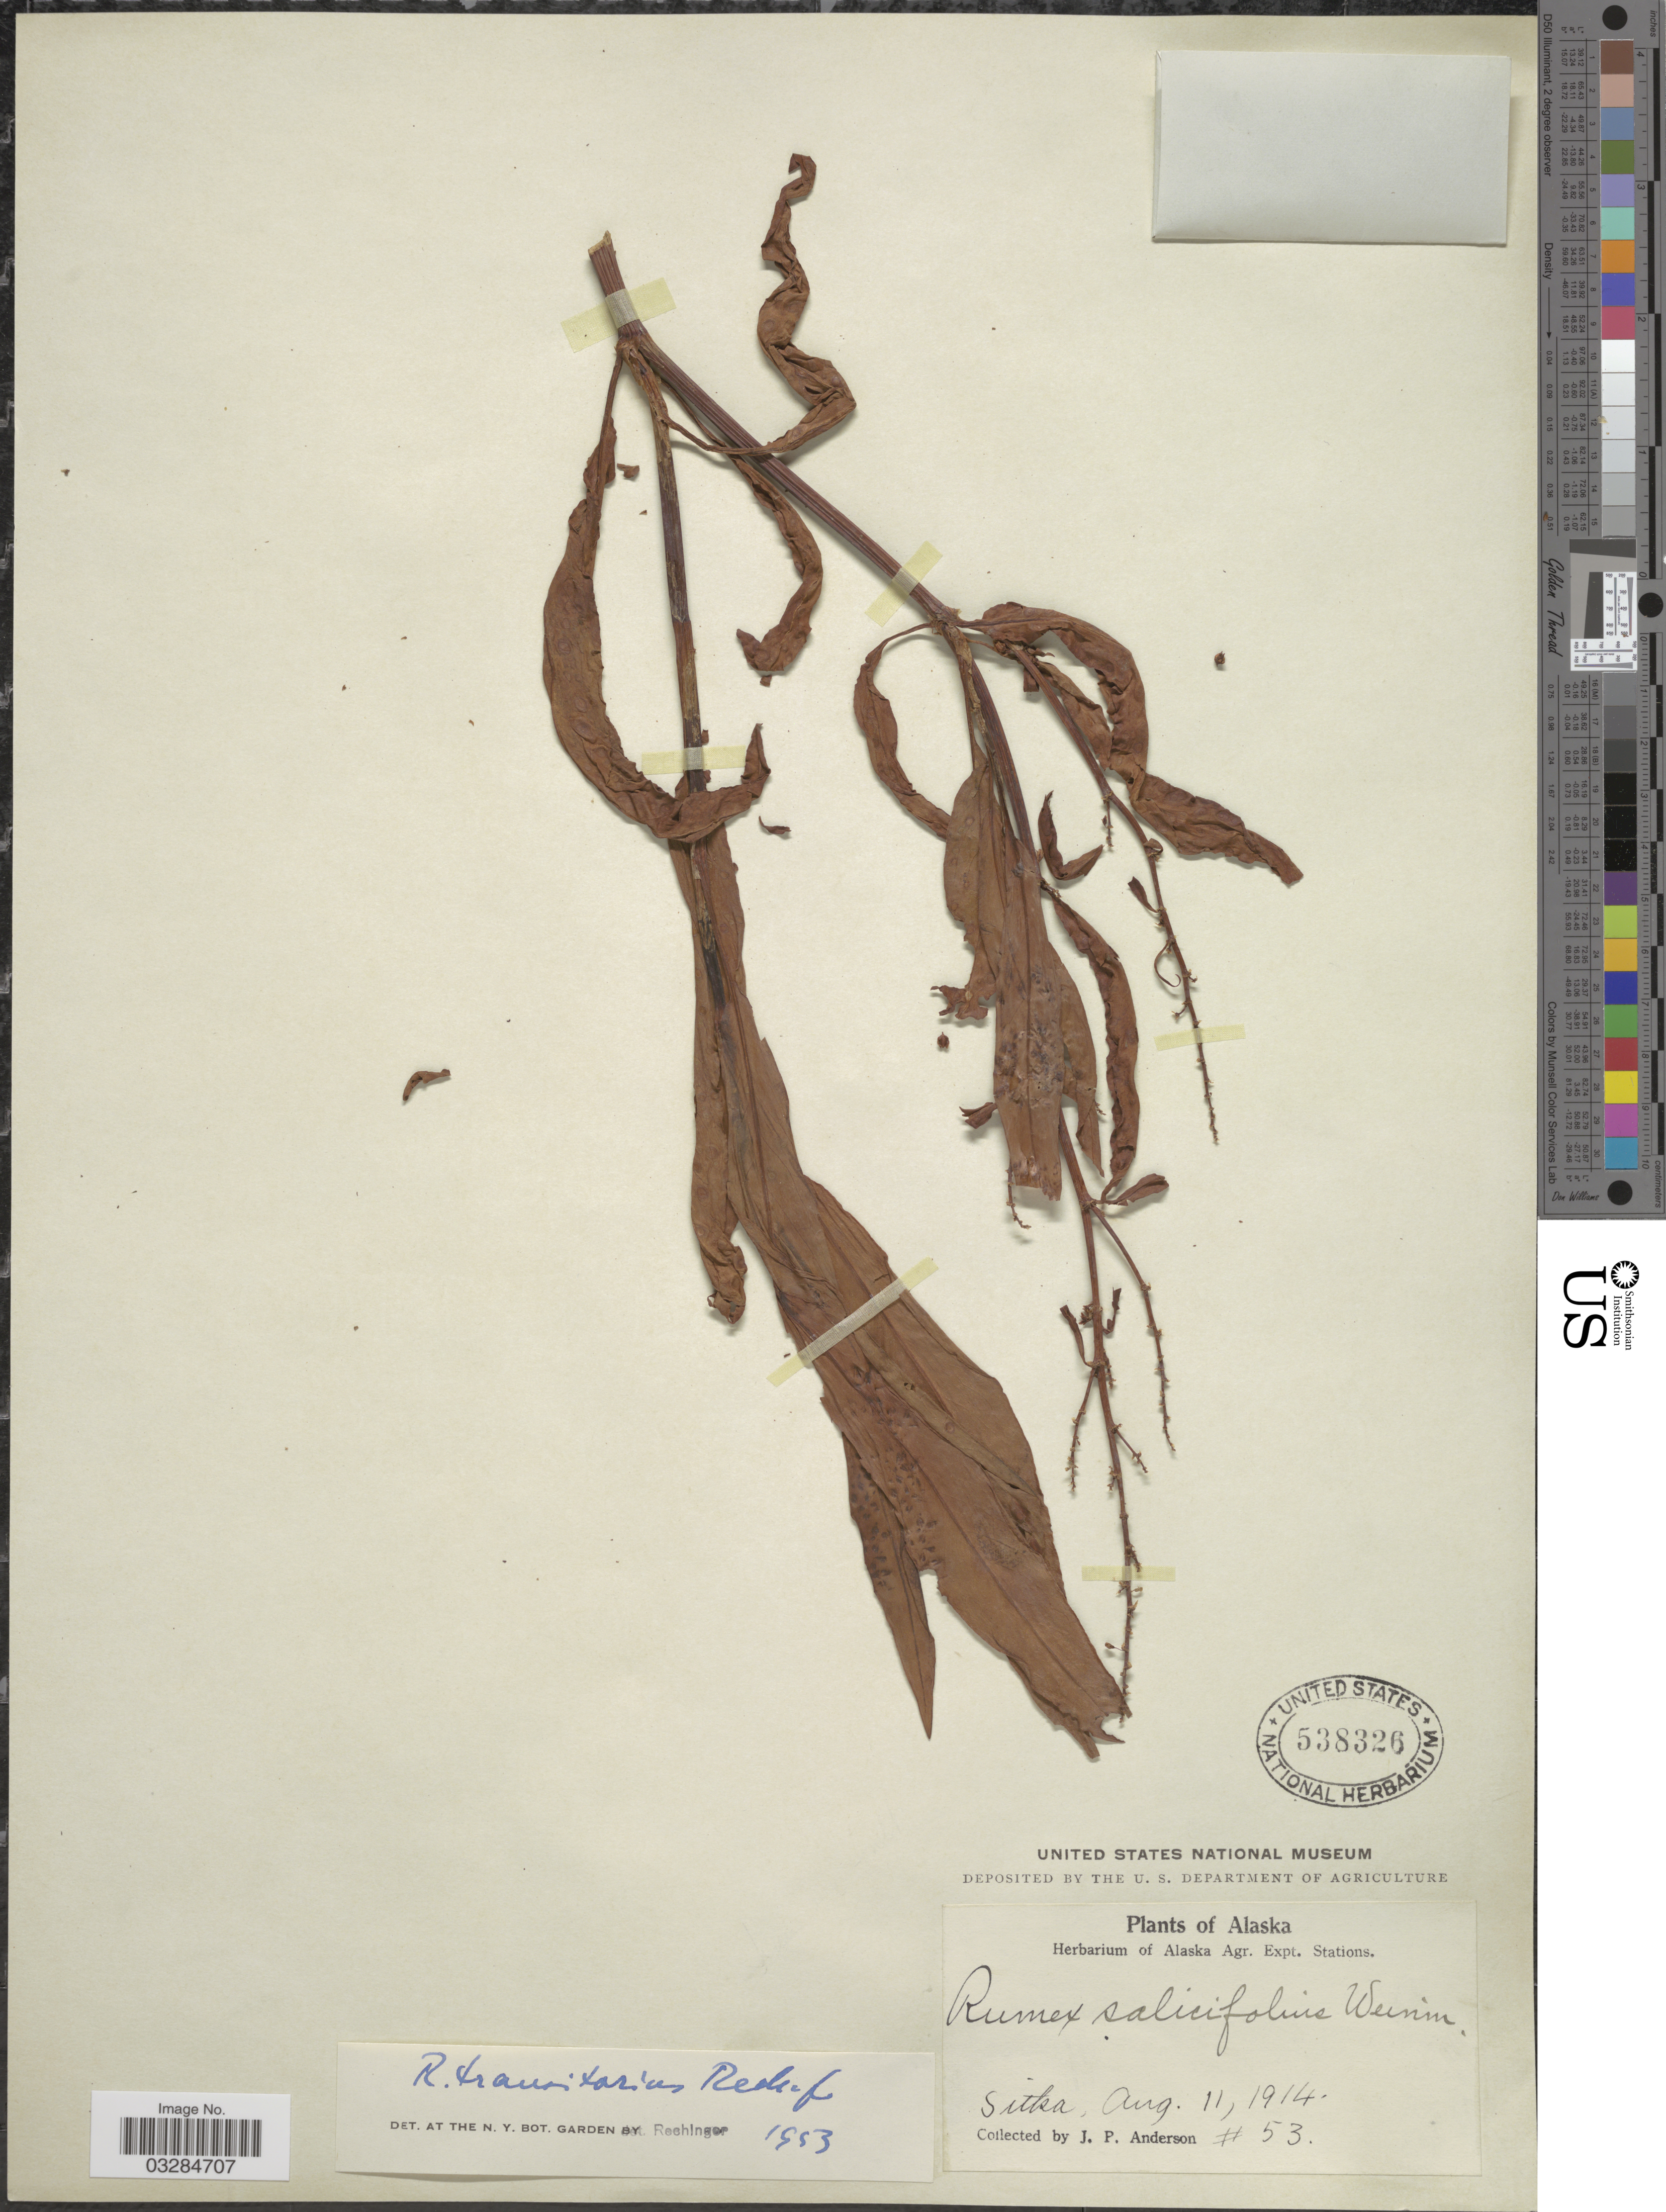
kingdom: Plantae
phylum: Tracheophyta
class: Magnoliopsida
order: Caryophyllales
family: Polygonaceae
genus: Rumex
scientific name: Rumex transitorius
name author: Rech. f.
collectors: J. P. Anderson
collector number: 53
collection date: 1914-08-11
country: United States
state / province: Alaska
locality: Sitka.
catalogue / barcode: US 538326